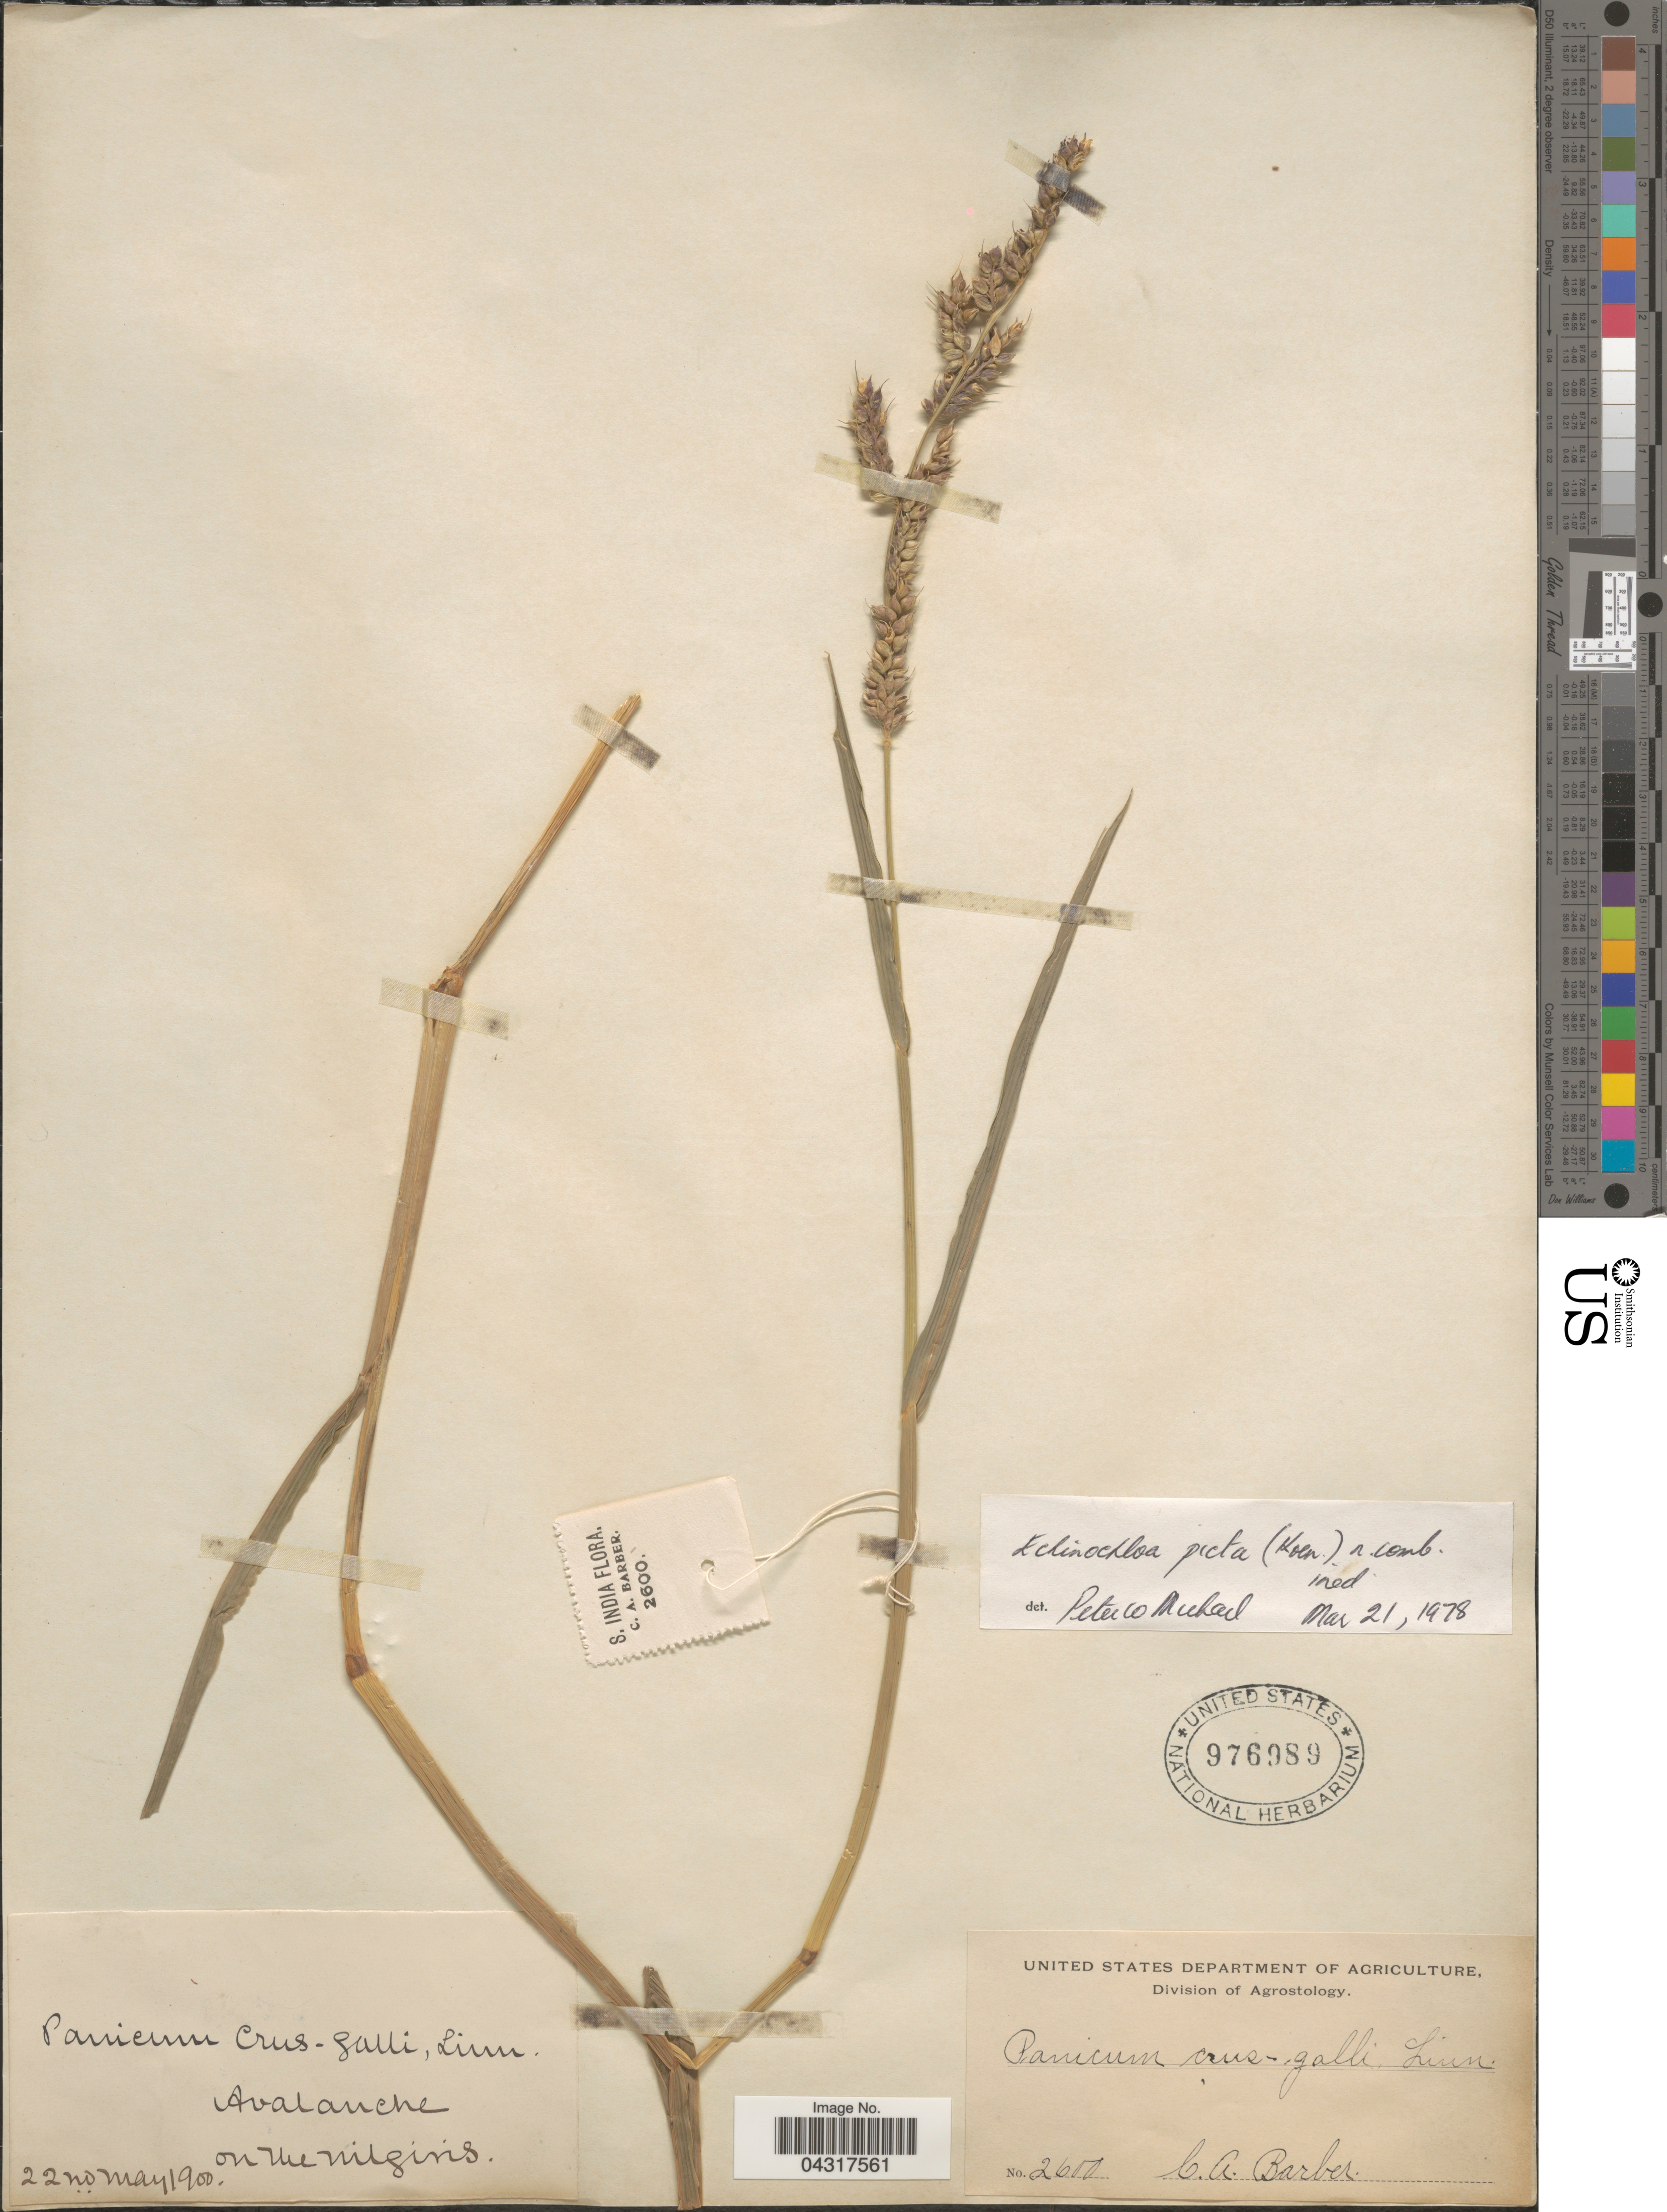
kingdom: Plantae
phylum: Tracheophyta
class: Liliopsida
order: Poales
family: Poaceae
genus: Echinochloa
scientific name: Echinochloa picta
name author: (K.D. Koenig) Michael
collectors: C. Barber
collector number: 2600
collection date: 1900-05-22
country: India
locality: Avalanche on the nilgiris. S. India.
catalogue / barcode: US 976989